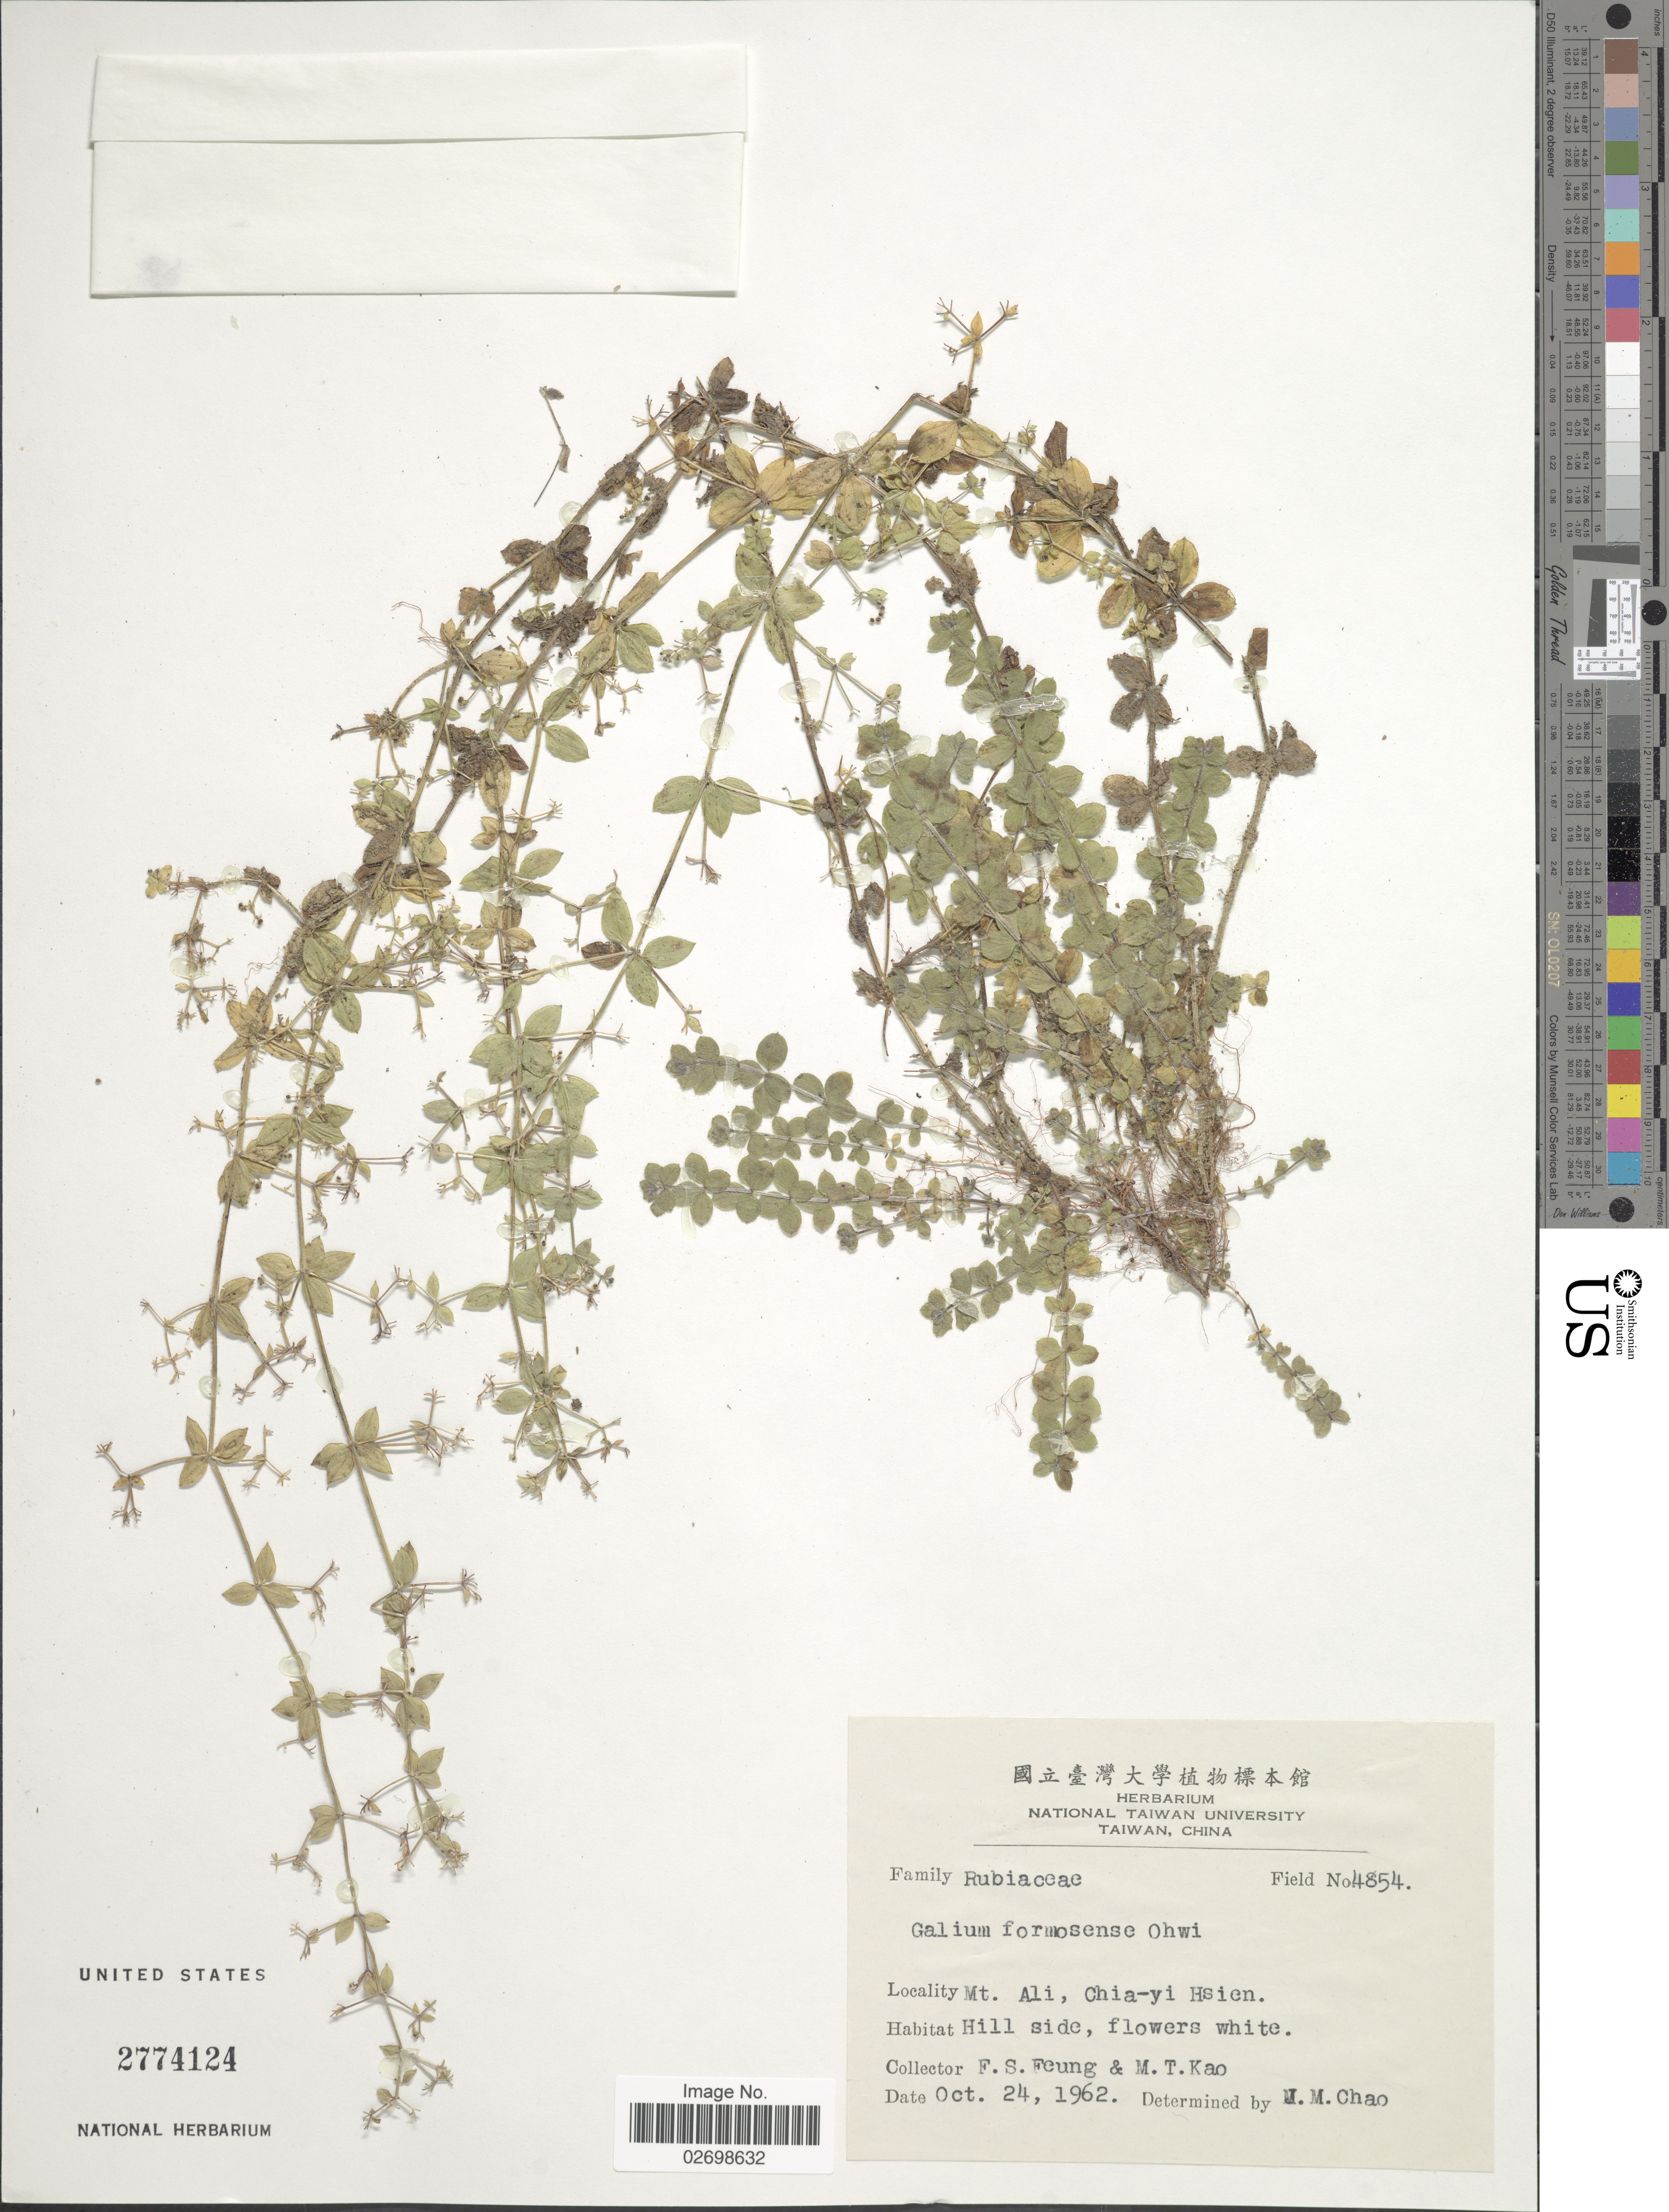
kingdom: Plantae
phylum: Tracheophyta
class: Magnoliopsida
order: Gentianales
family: Rubiaceae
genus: Galium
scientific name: Galium formosense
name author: Ohwi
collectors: F. Feung & M. T. Kao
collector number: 4854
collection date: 1962-10-24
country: Taiwan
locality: Mt. Ali, Chia-yi Hsien, Hill side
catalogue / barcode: US 2774124